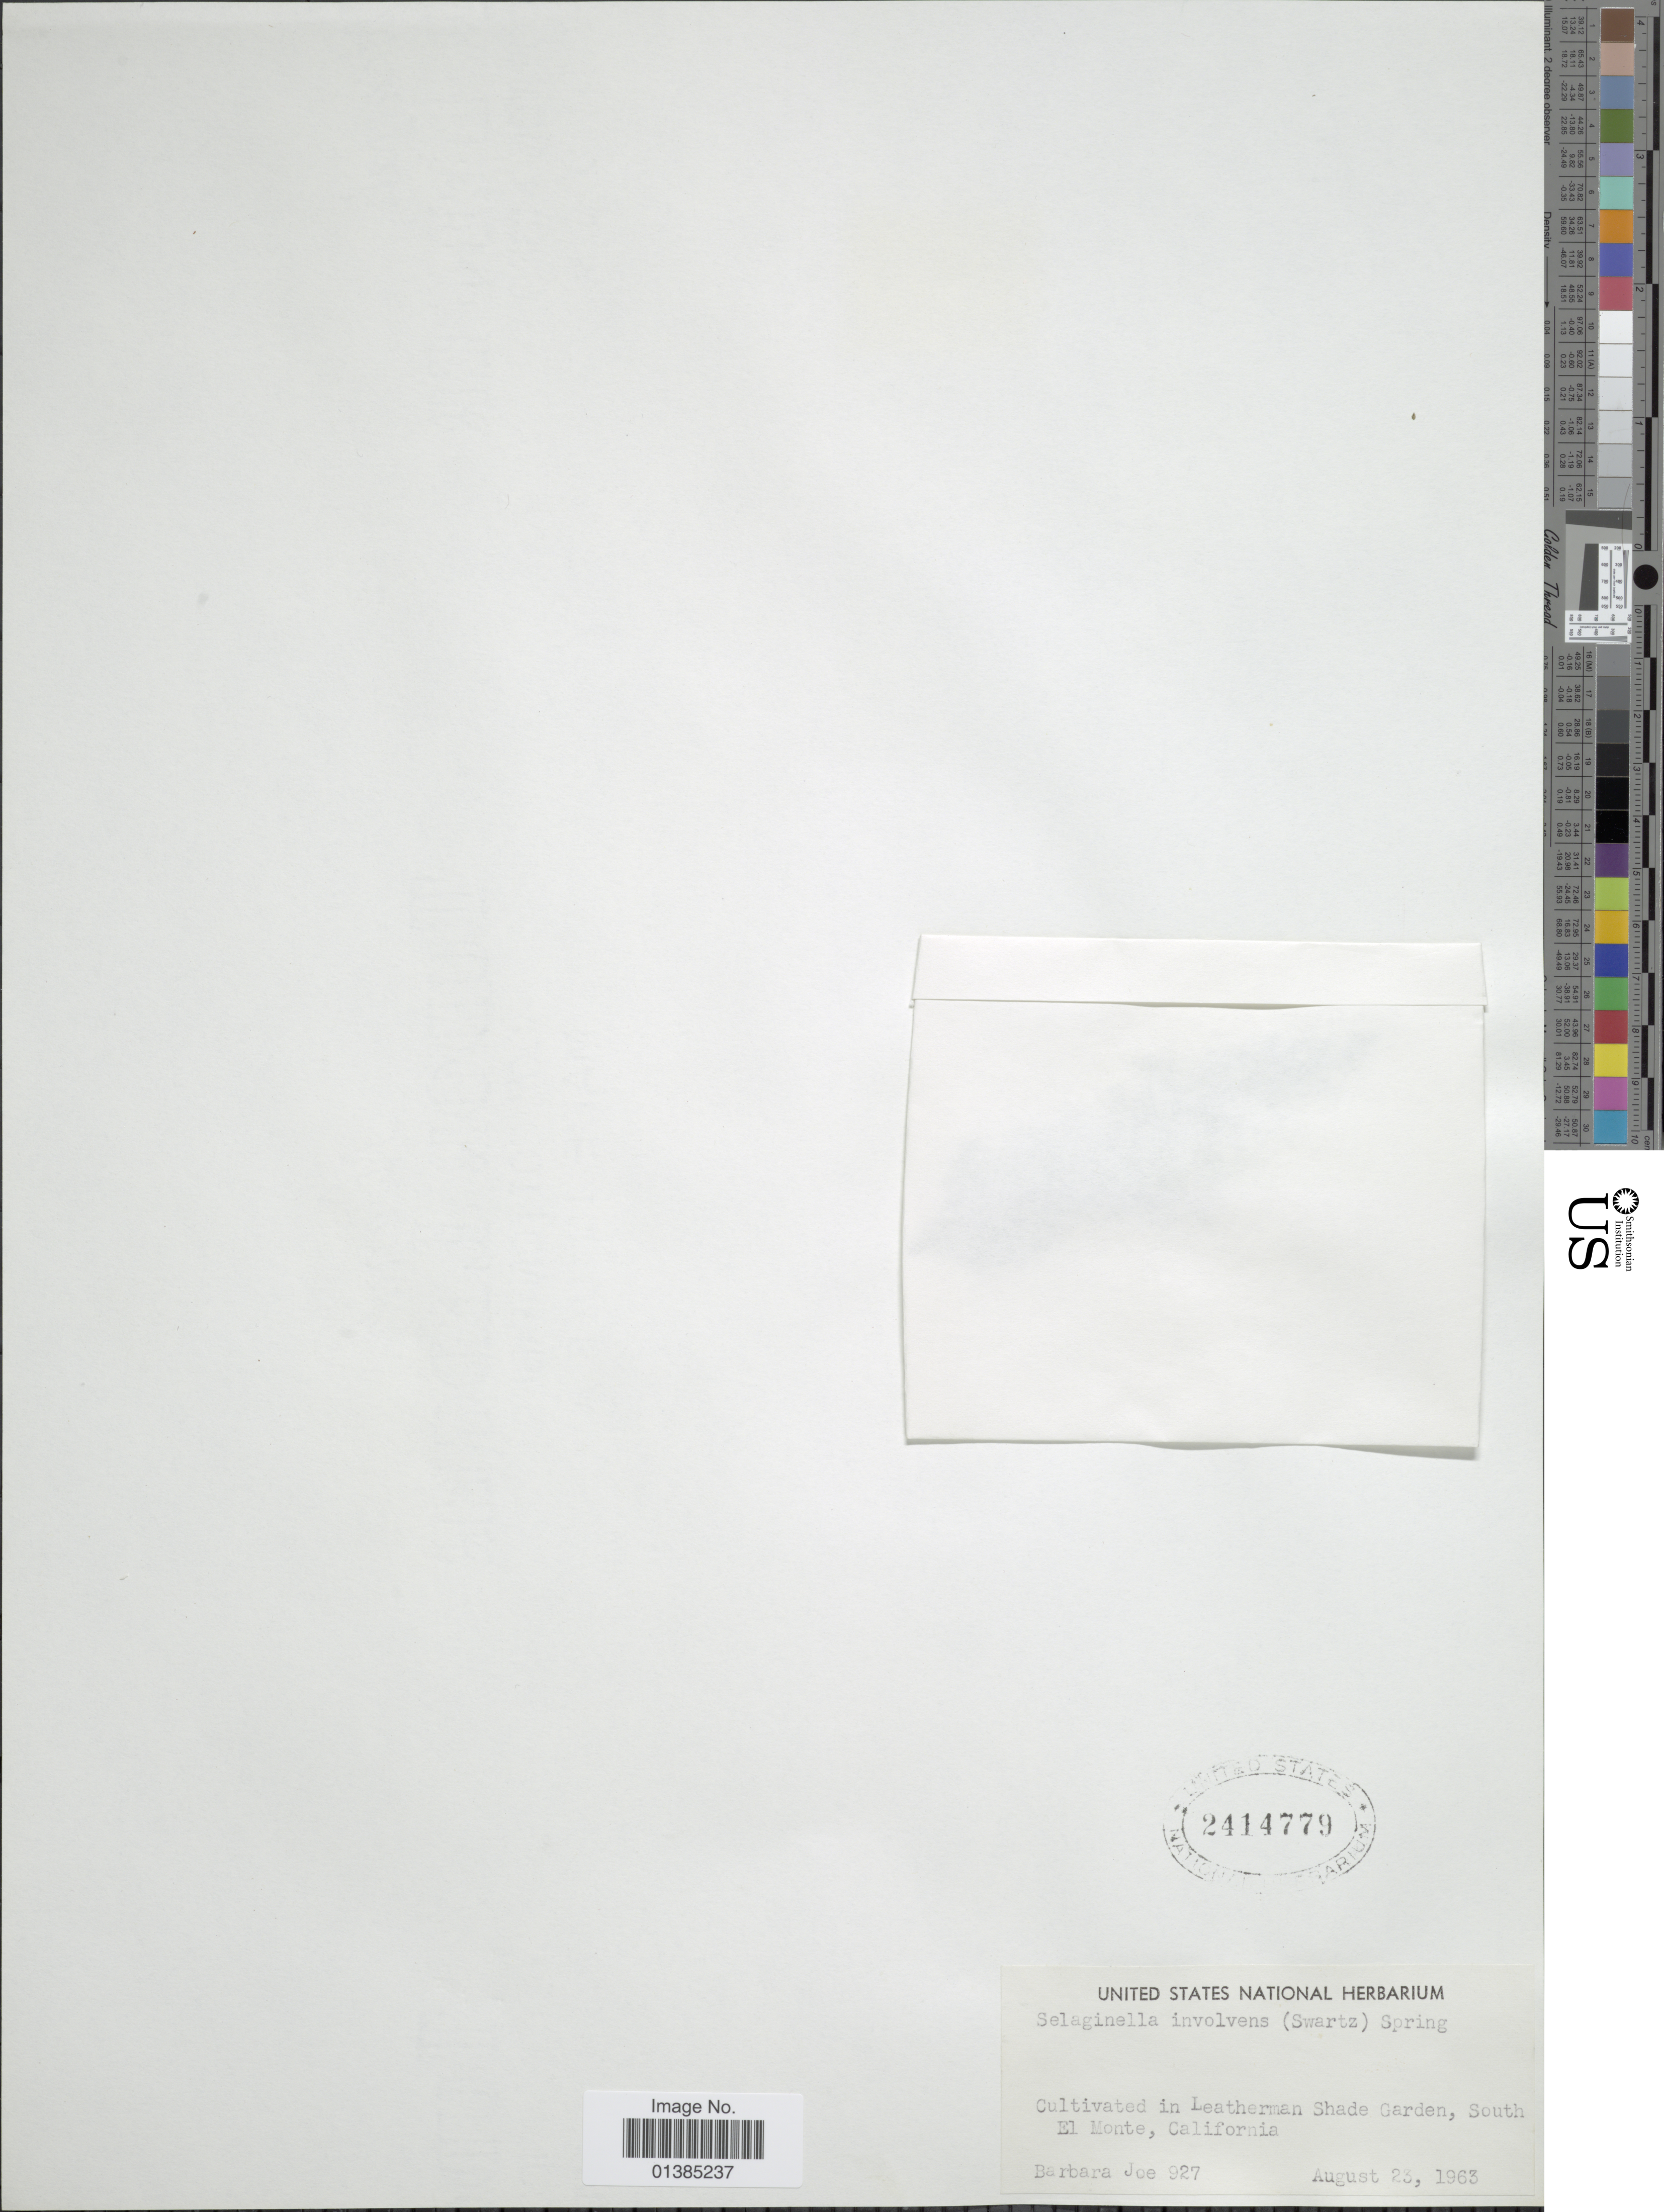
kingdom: Plantae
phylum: Tracheophyta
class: Lycopodiopsida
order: Selaginellales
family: Selaginellaceae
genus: Selaginella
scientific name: Selaginella involvens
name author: (Sw.) Spring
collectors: B. Joe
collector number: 927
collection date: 1963-08-23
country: United States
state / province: California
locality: Cultivated in Leatherman Shade Garden, South El Monte.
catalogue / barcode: US 2414779